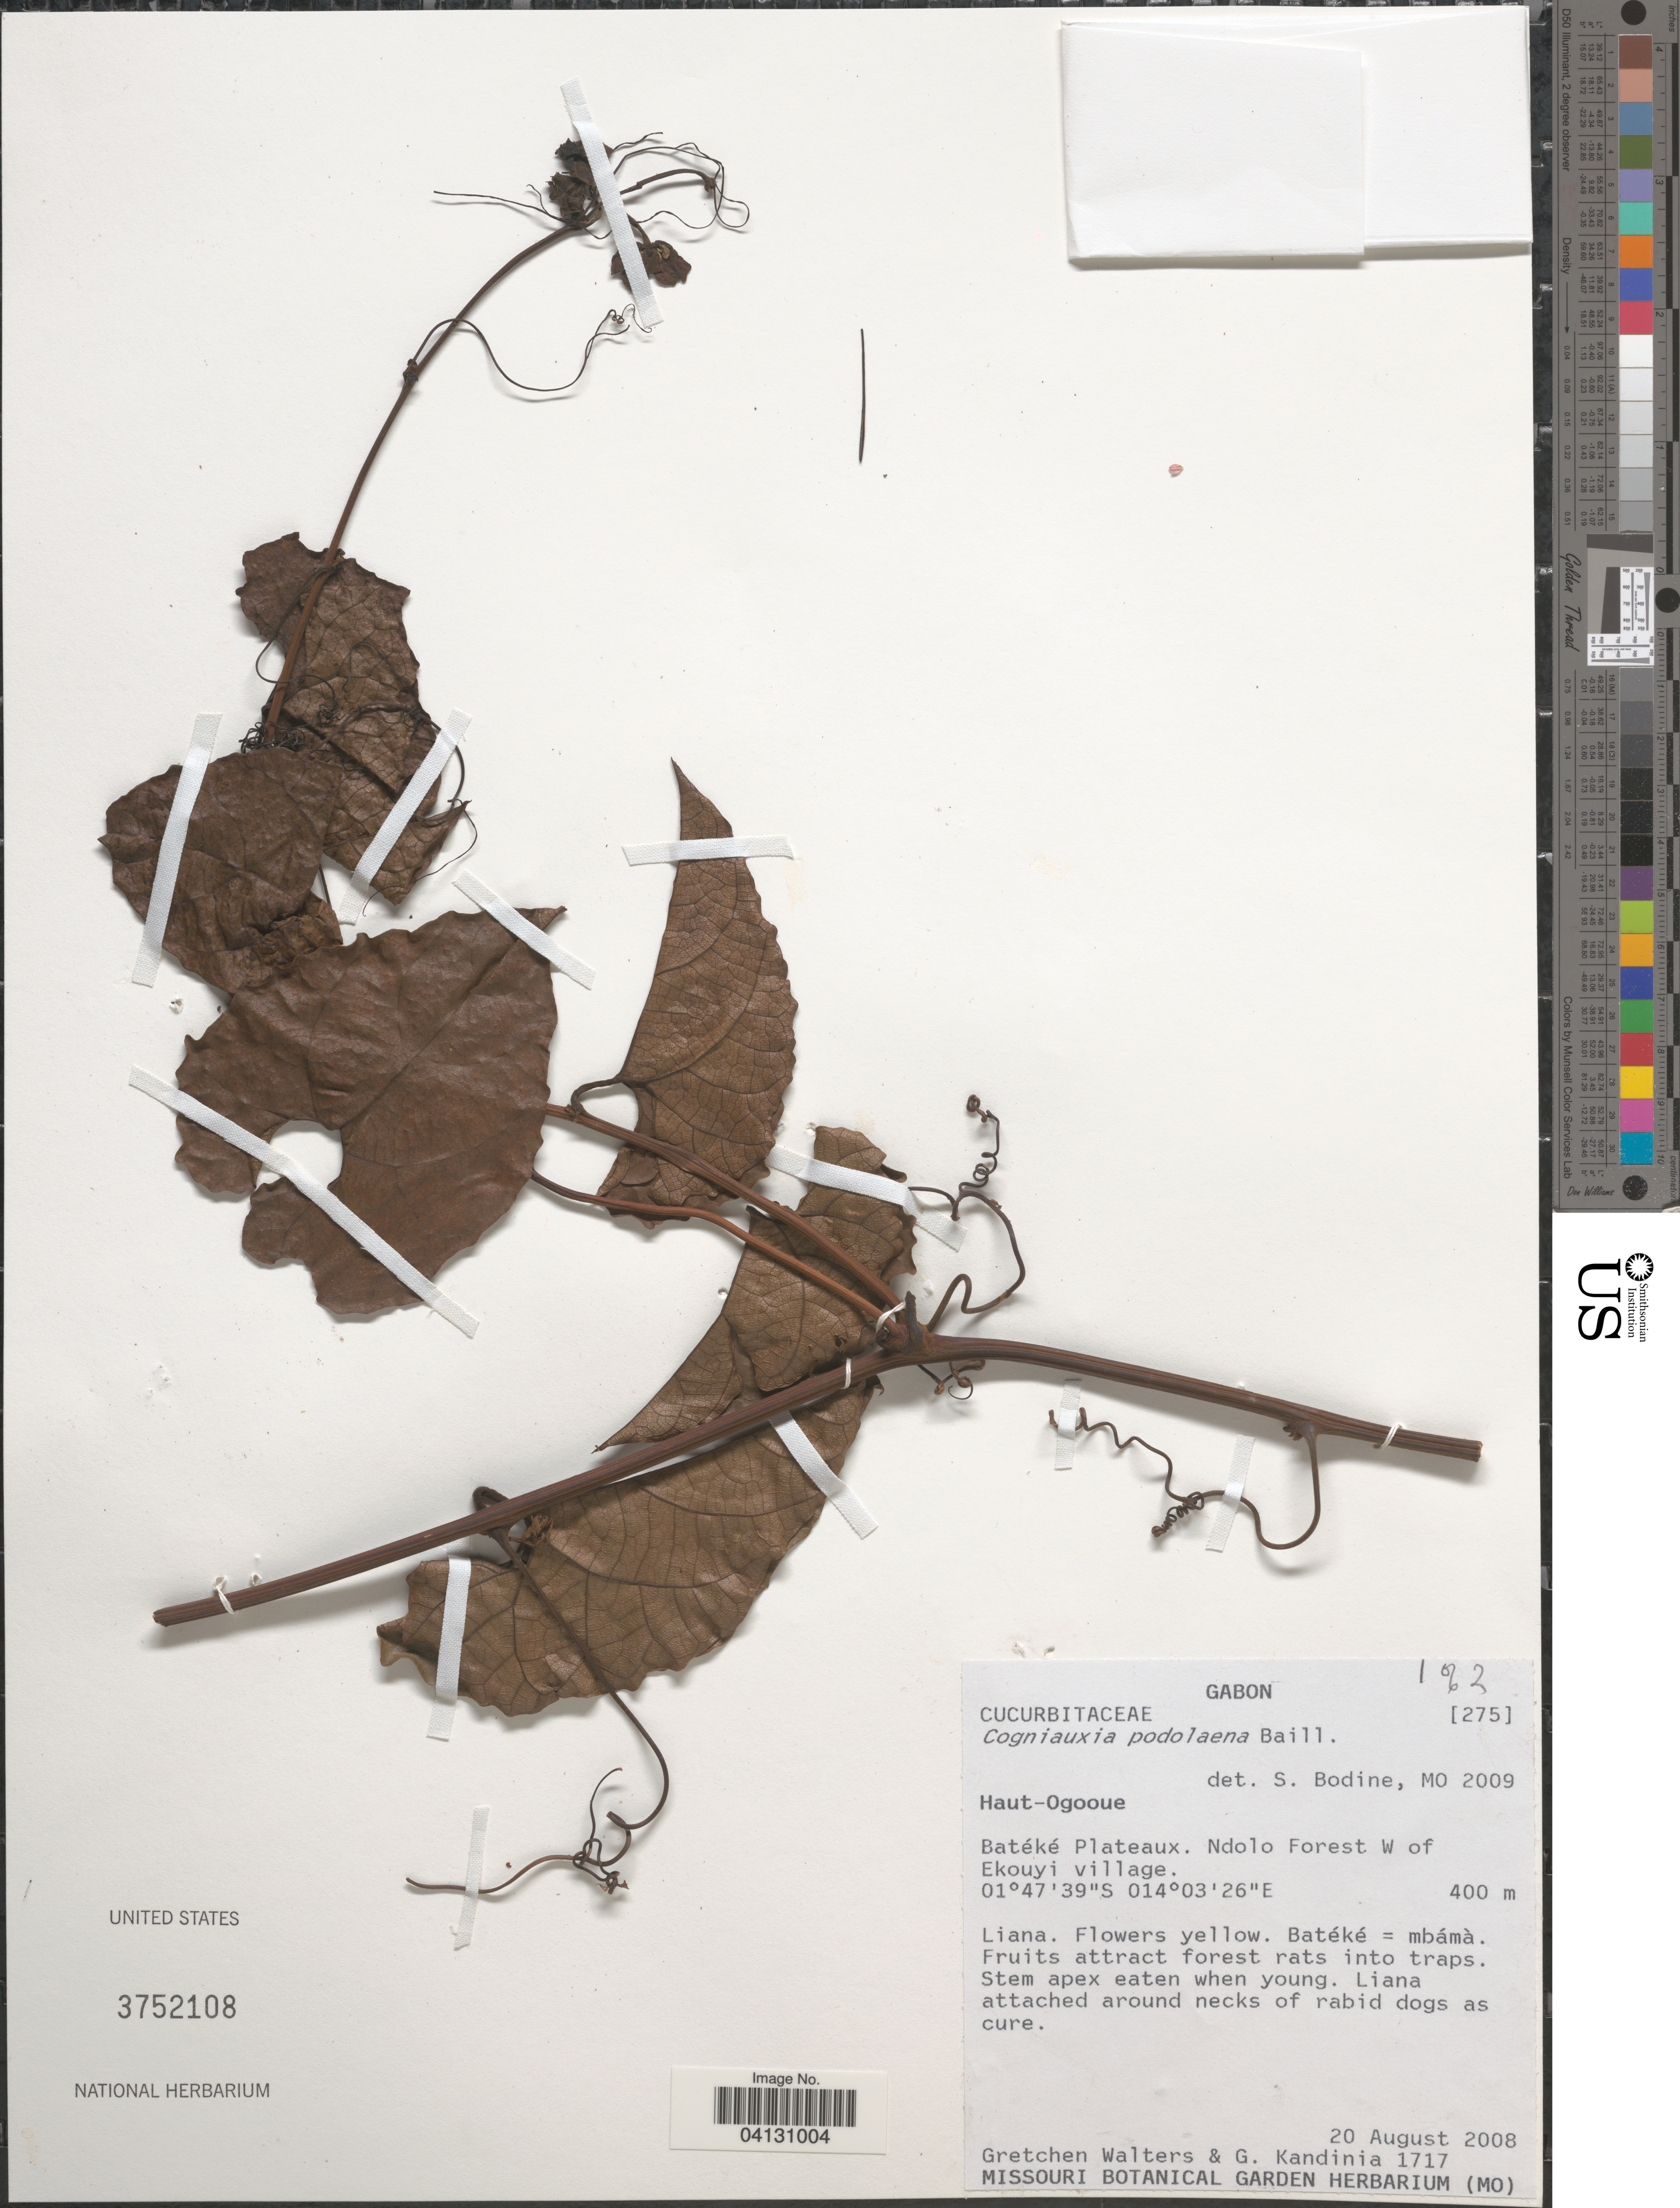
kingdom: Plantae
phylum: Tracheophyta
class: Magnoliopsida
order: Cucurbitales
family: Cucurbitaceae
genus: Cogniauxia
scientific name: Cogniauxia podolaena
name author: Baill.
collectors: G. Walters & G. Kandinia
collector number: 1717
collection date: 2008-08-20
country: Gabon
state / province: Haut-Ogooue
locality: Batéké Plateaux. Ndolo Forest W of Ekouyi village.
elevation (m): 400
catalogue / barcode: US 3752108